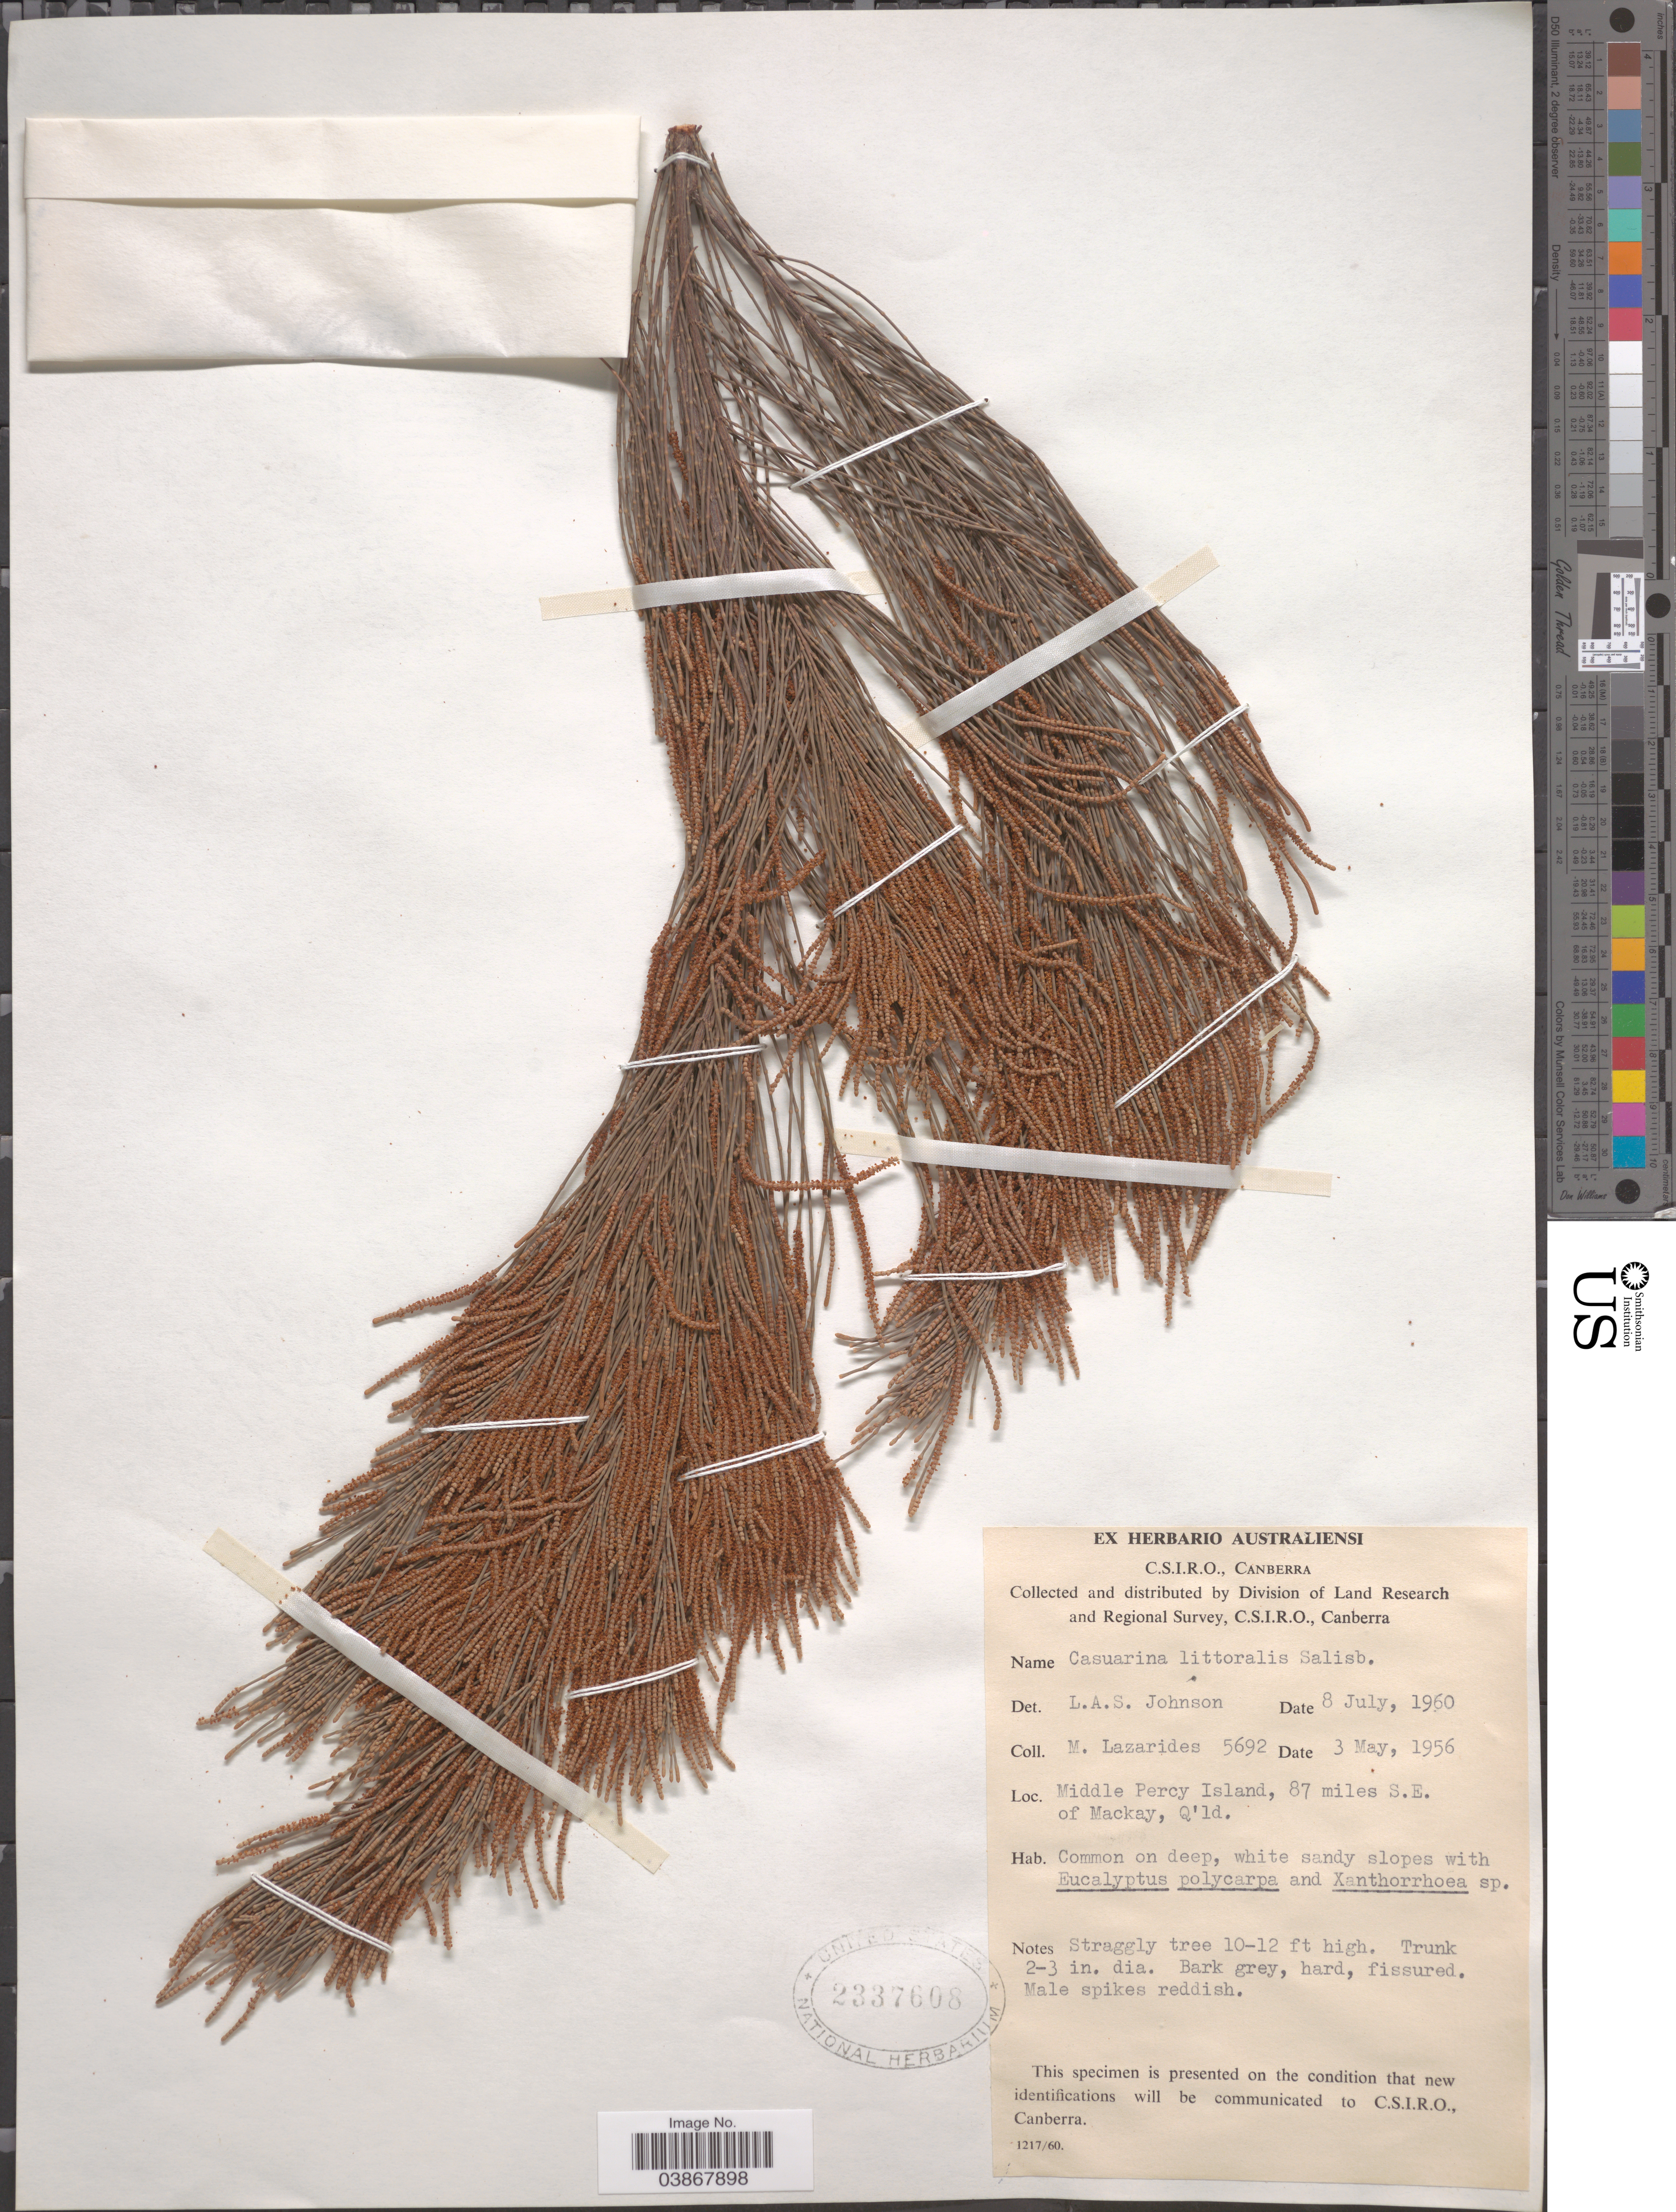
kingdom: Plantae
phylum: Tracheophyta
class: Magnoliopsida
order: Fagales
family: Casuarinaceae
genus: Casuarina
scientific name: Casuarina littoralis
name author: Salisb.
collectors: M. Lazarides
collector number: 5692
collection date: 1956-05-03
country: Australia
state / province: Queensland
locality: Middle Percy Island, 87 miles S.E. of Mackay.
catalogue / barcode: US 2337608